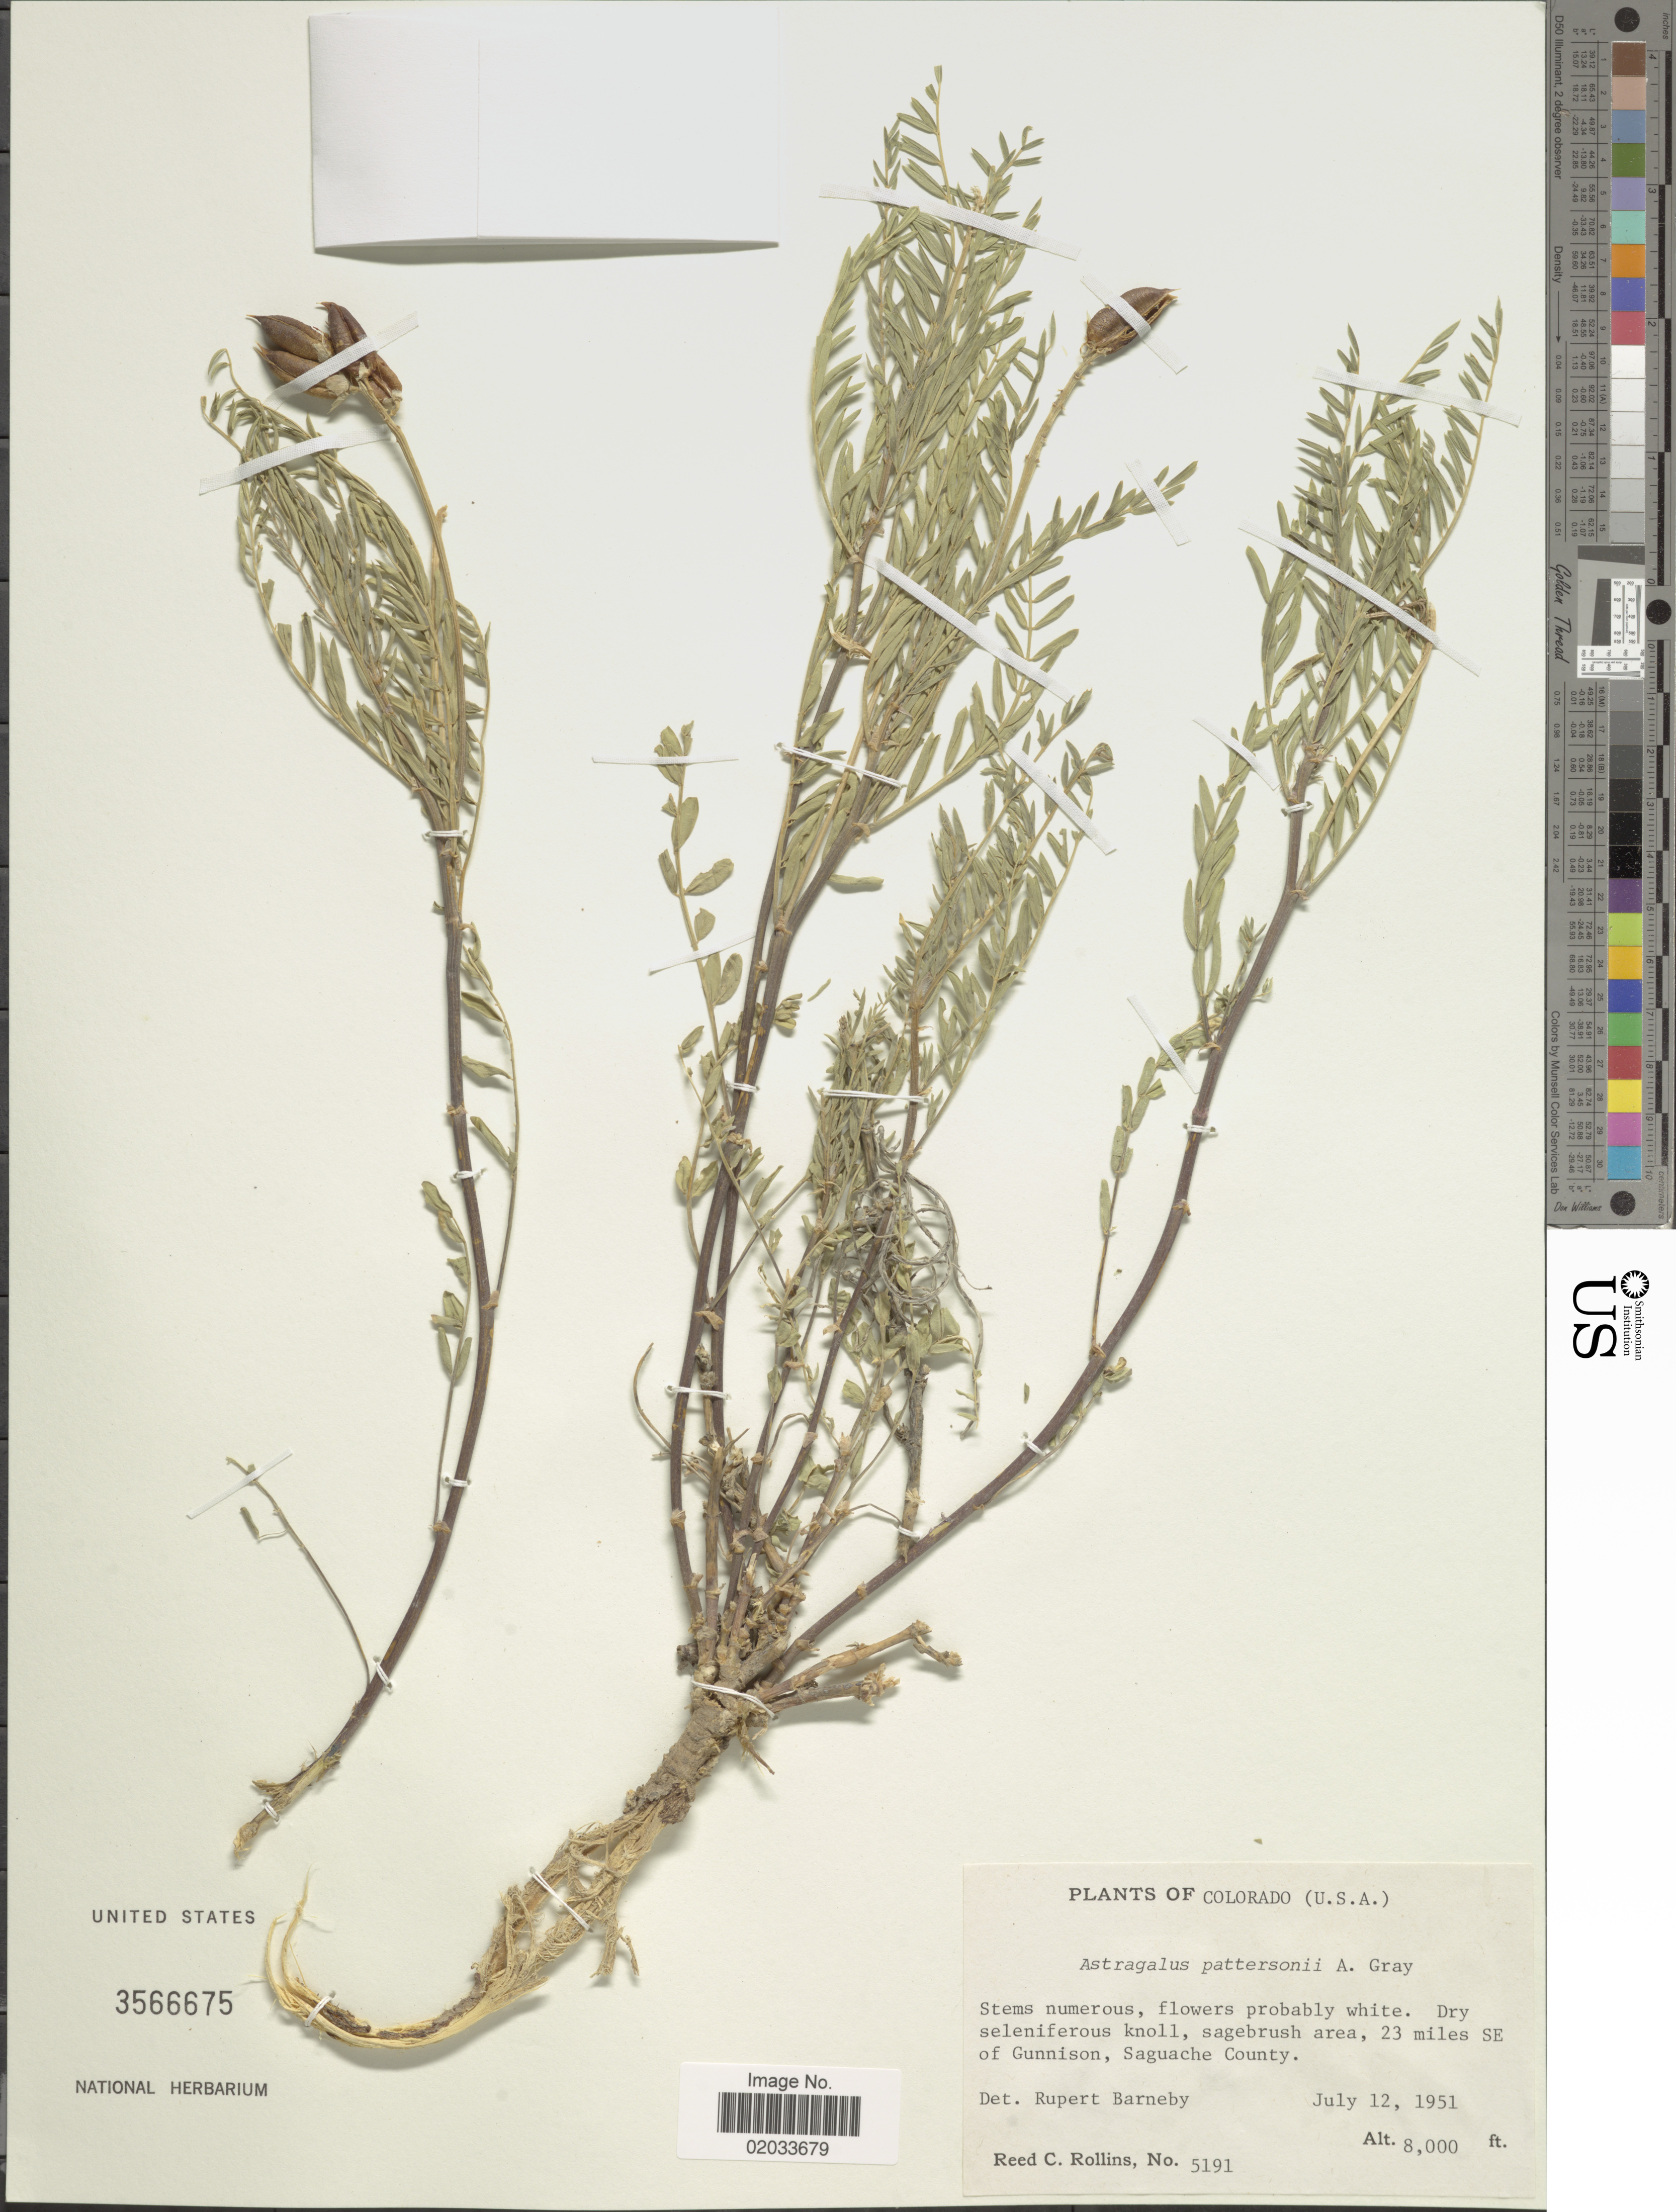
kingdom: Plantae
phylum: Tracheophyta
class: Magnoliopsida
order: Fabales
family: Fabaceae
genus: Astragalus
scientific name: Astragalus pattersonii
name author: (A. Gray) A. Gray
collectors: R. C. Rollins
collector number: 5191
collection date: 1951-07-12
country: United States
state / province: Colorado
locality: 23 miles SE of Gunnison, Saguache County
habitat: dry seleniferous knoll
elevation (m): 2438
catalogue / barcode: US 3566675